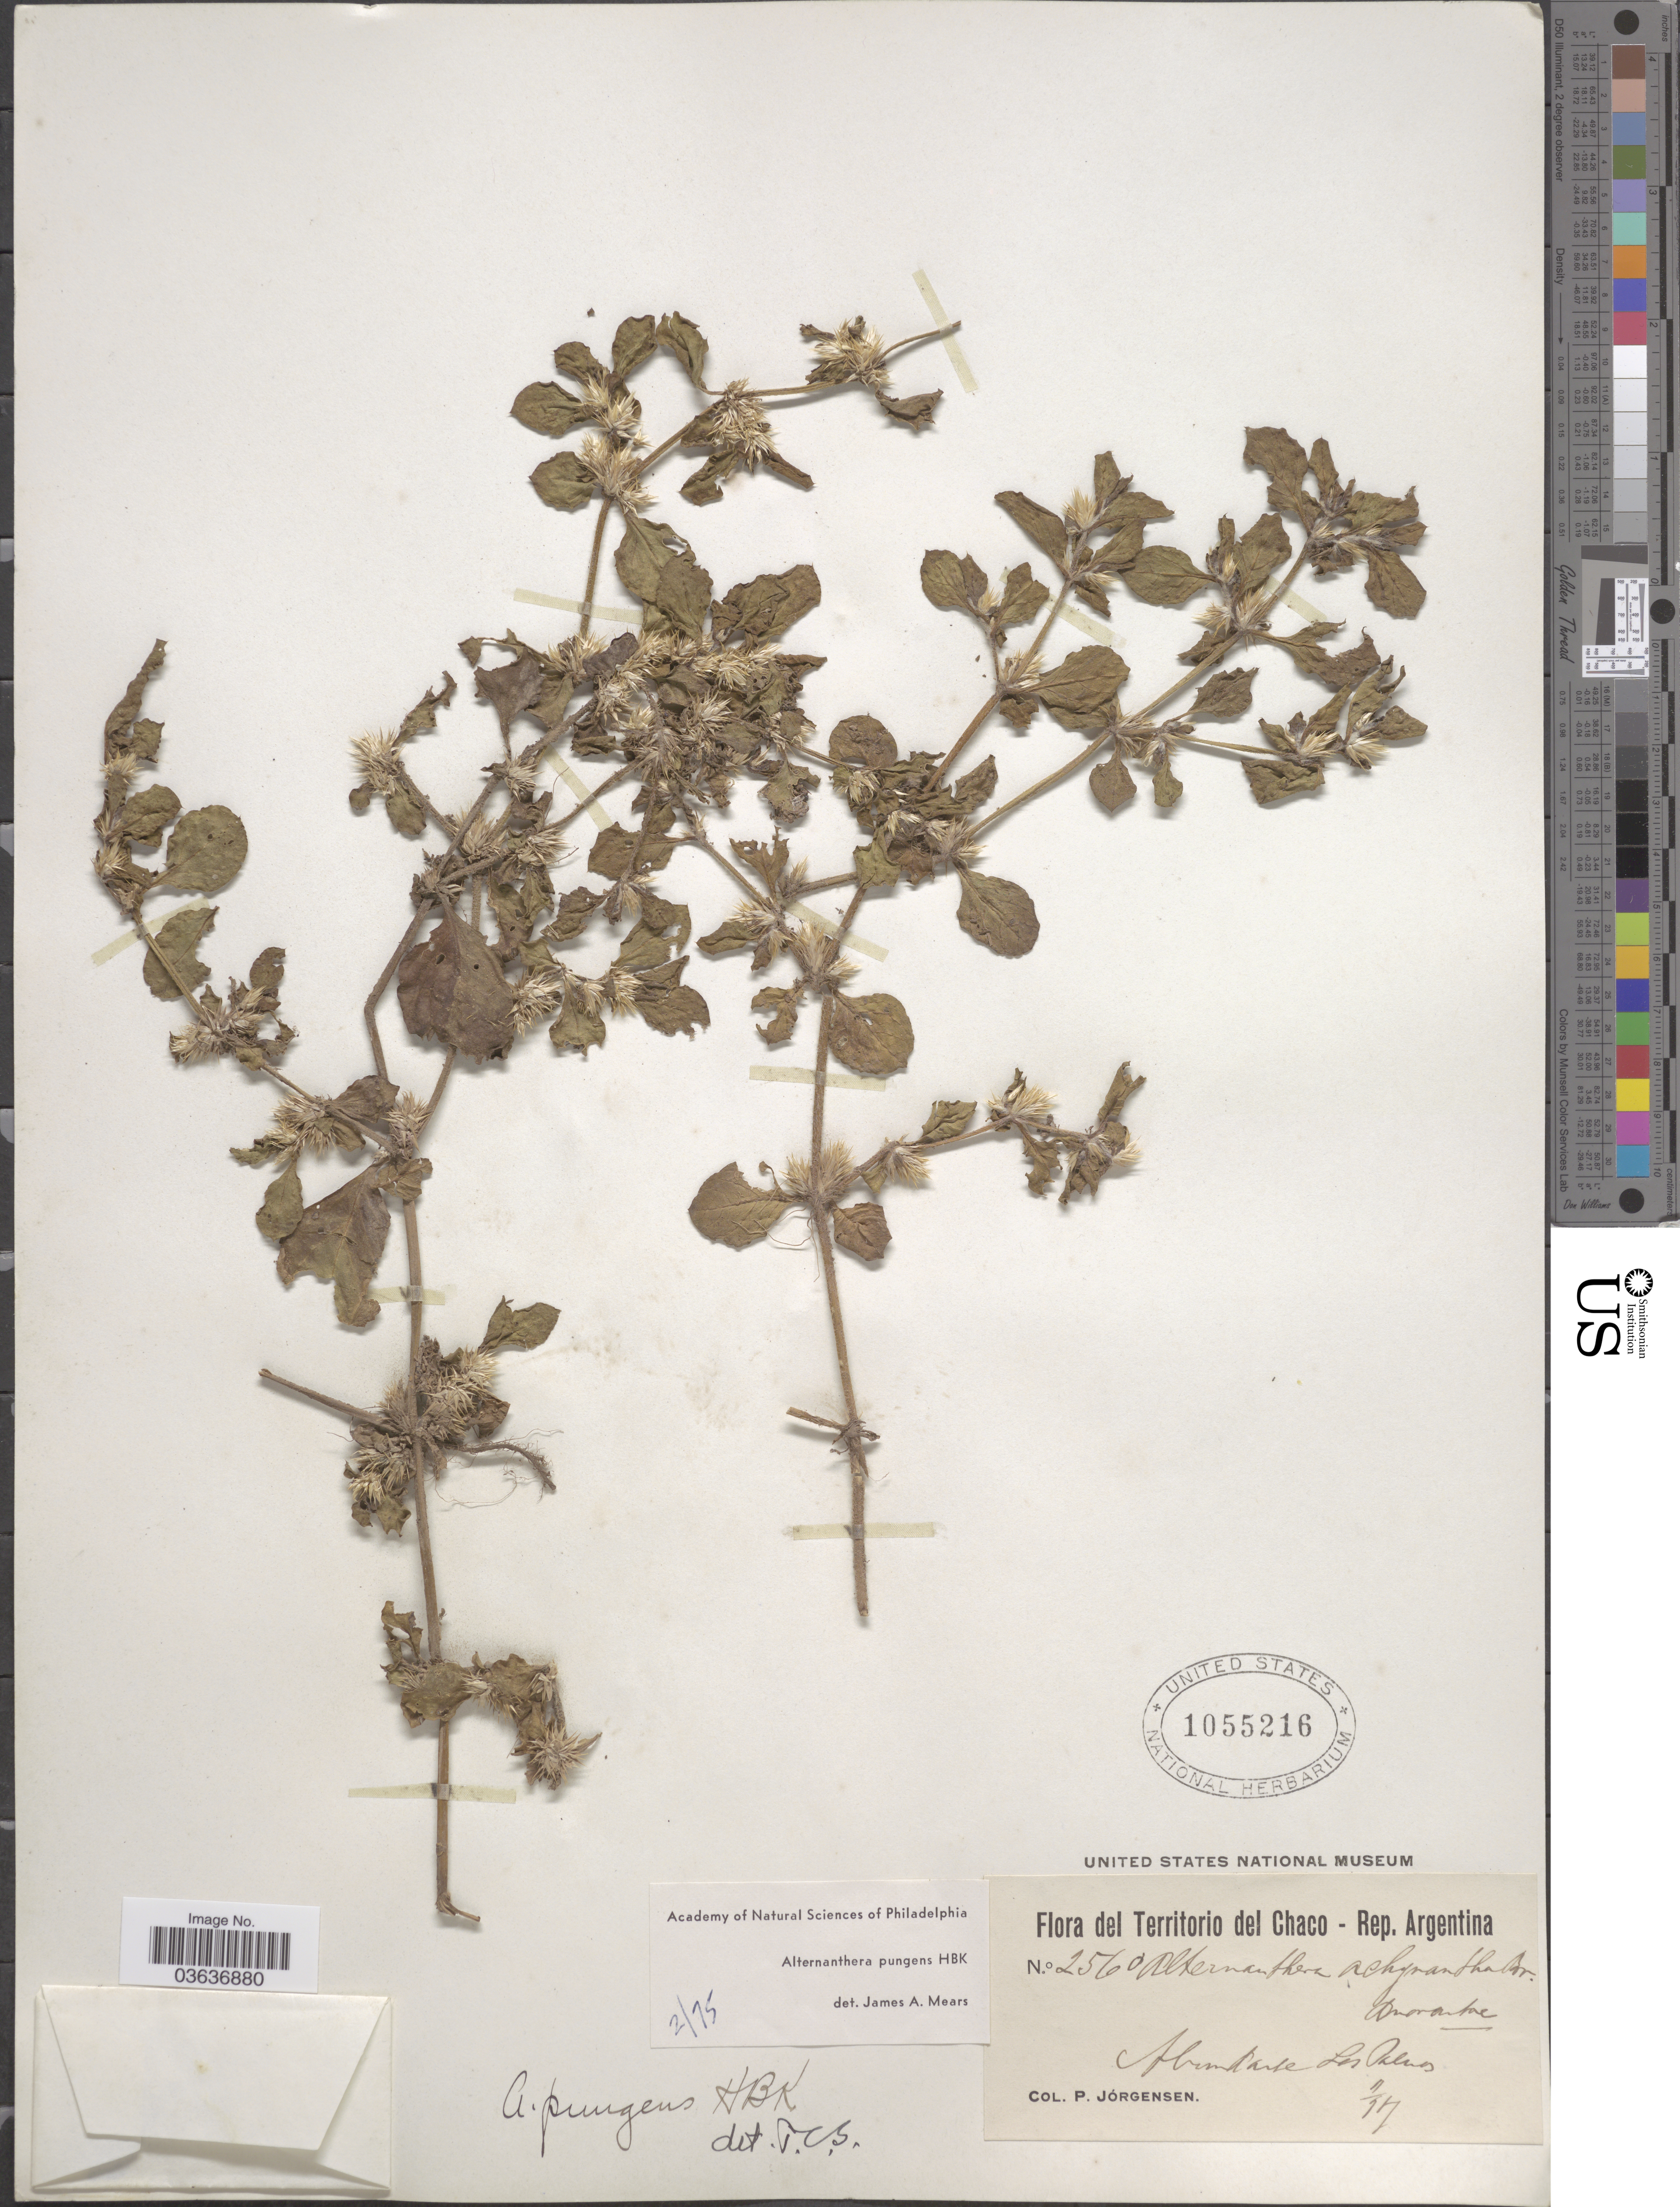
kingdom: Plantae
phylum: Tracheophyta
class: Magnoliopsida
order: Caryophyllales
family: Amaranthaceae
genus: Alternanthera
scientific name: Alternanthera pungens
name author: Kunth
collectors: P. Jörgensen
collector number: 2560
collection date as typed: Transcribed d/m/y: 11/7/17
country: Argentina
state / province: Chaco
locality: Territorio del Chaco. Abundante Los Palmas.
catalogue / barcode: US 1055216